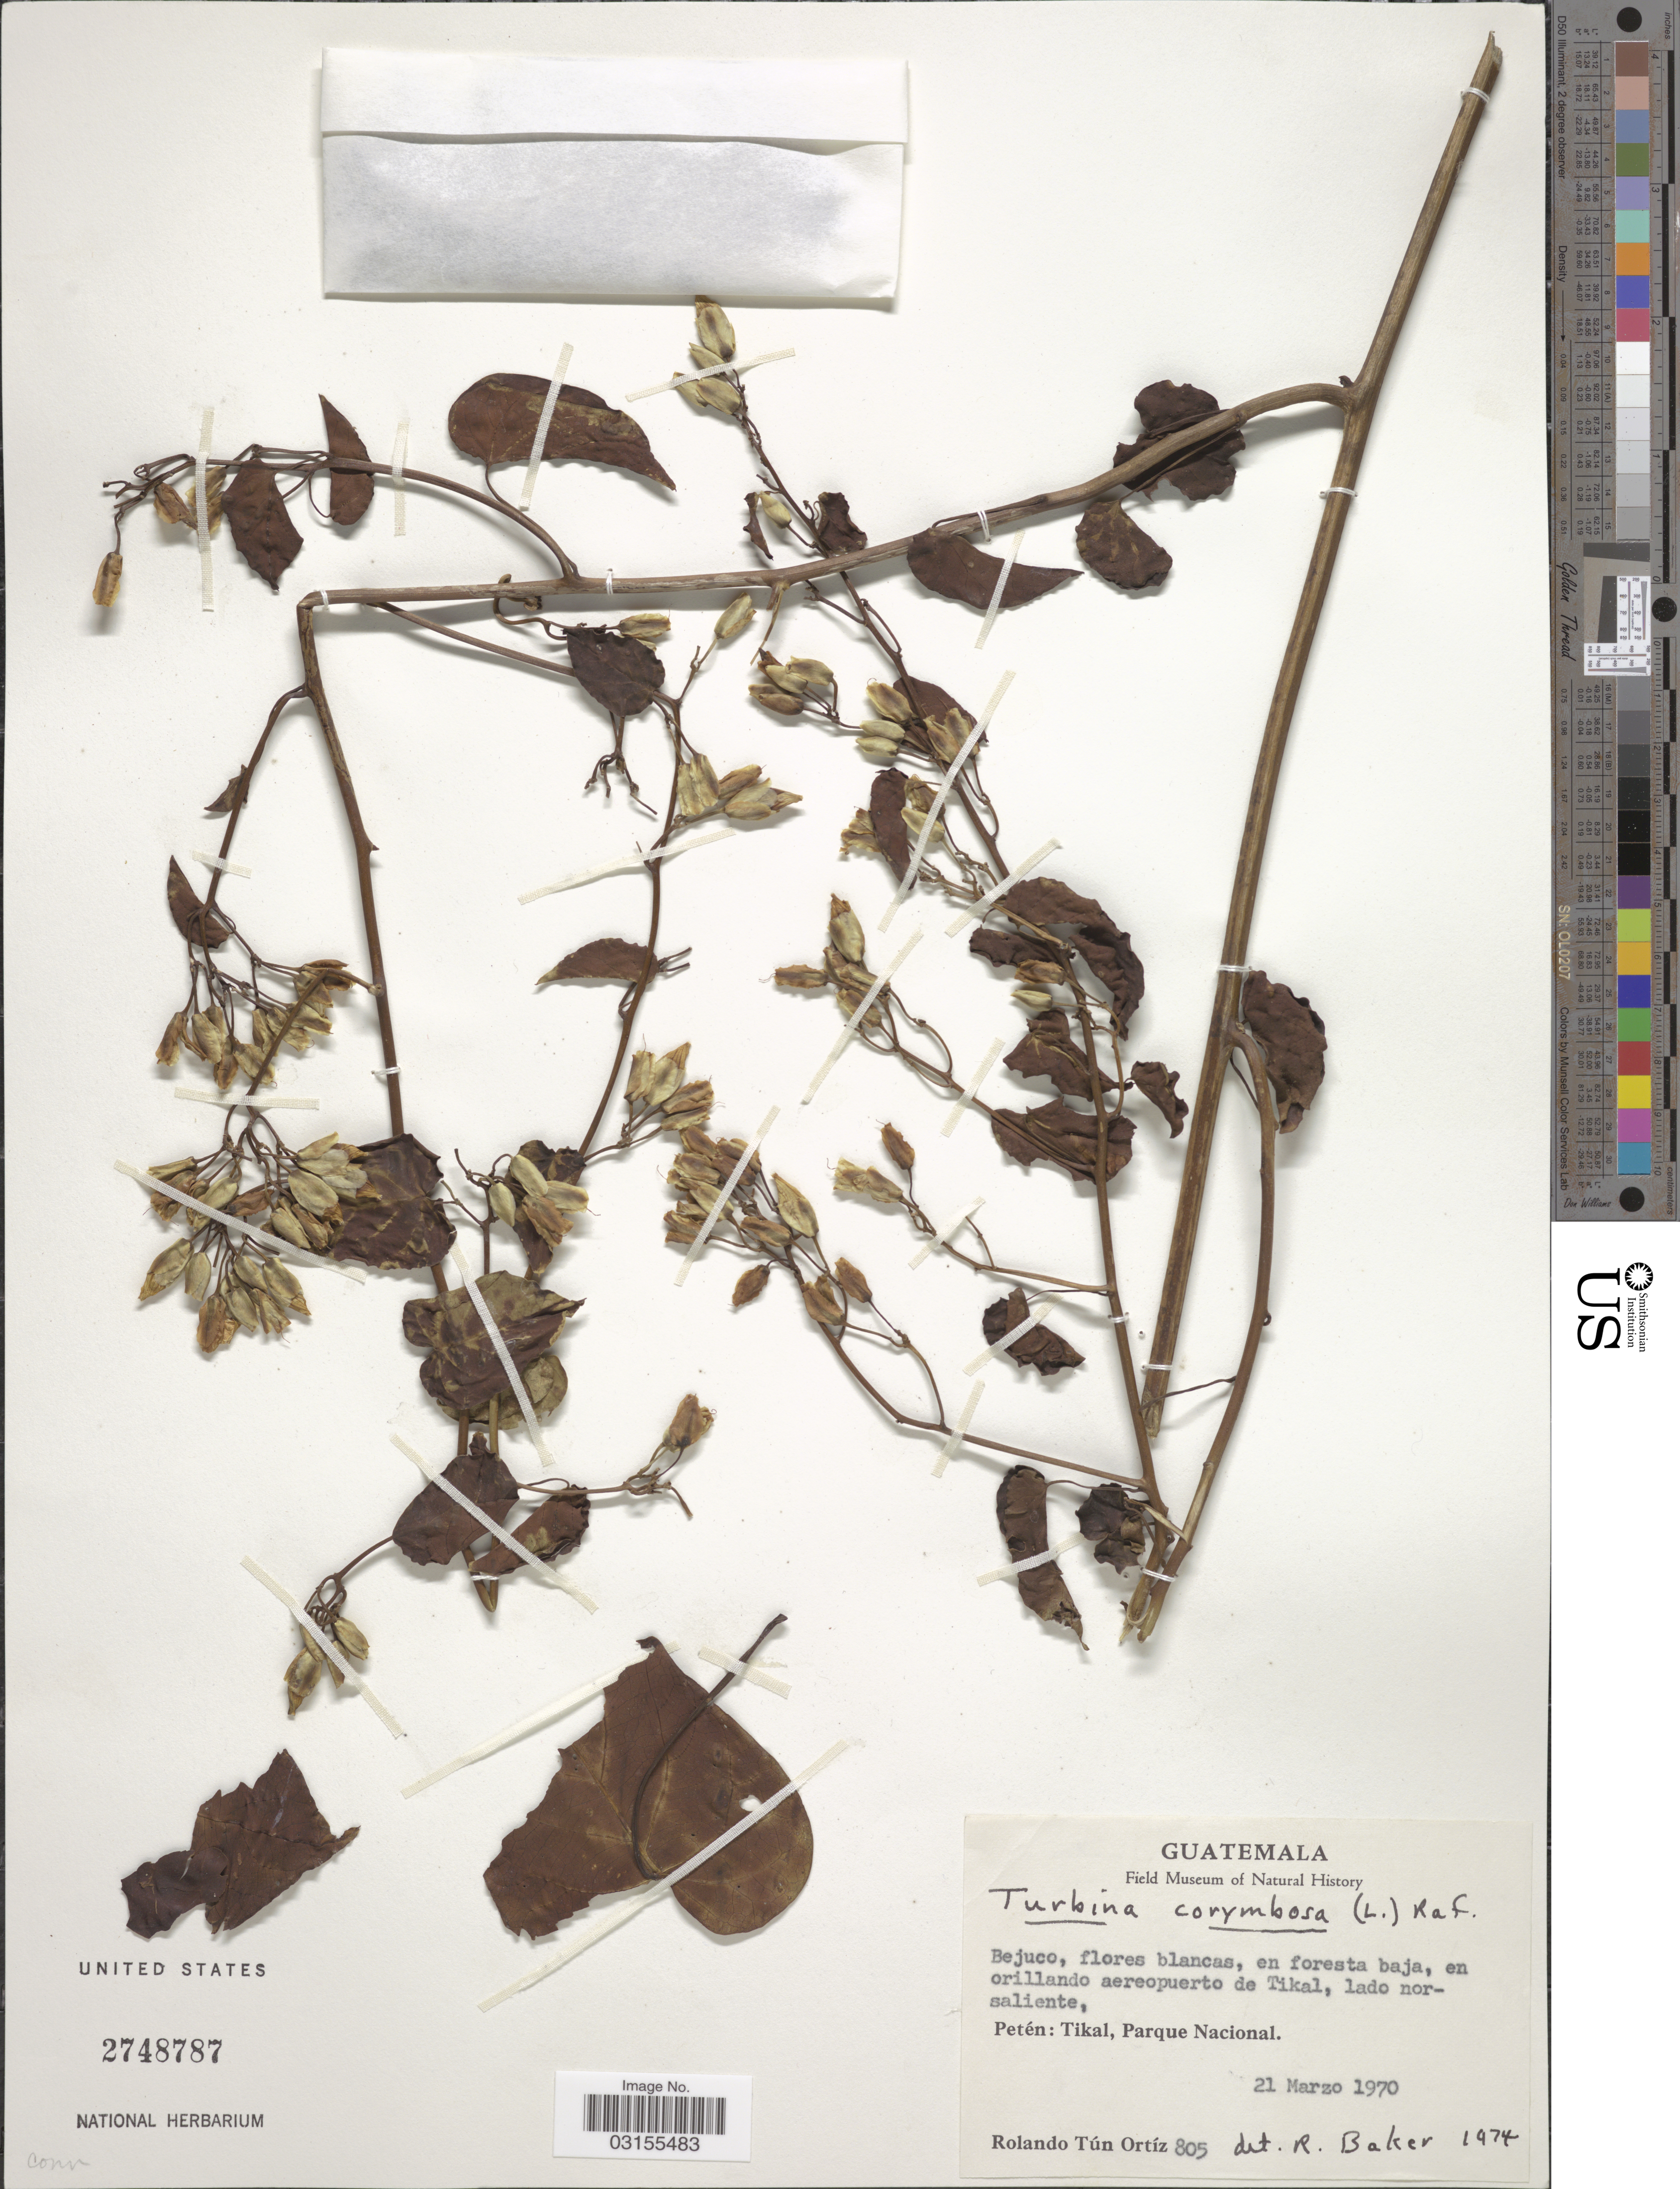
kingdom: Plantae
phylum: Tracheophyta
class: Magnoliopsida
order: Solanales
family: Convolvulaceae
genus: Turbina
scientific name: Turbina corymbosa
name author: (L.) Raf.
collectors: R. Ortiz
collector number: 805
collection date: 1970-03-21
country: Guatemala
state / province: El Petén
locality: En orillando aereopuerto de Tikal, lado norsaliente. Petén: Tikal, Parque Nacional.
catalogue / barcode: US 2748787